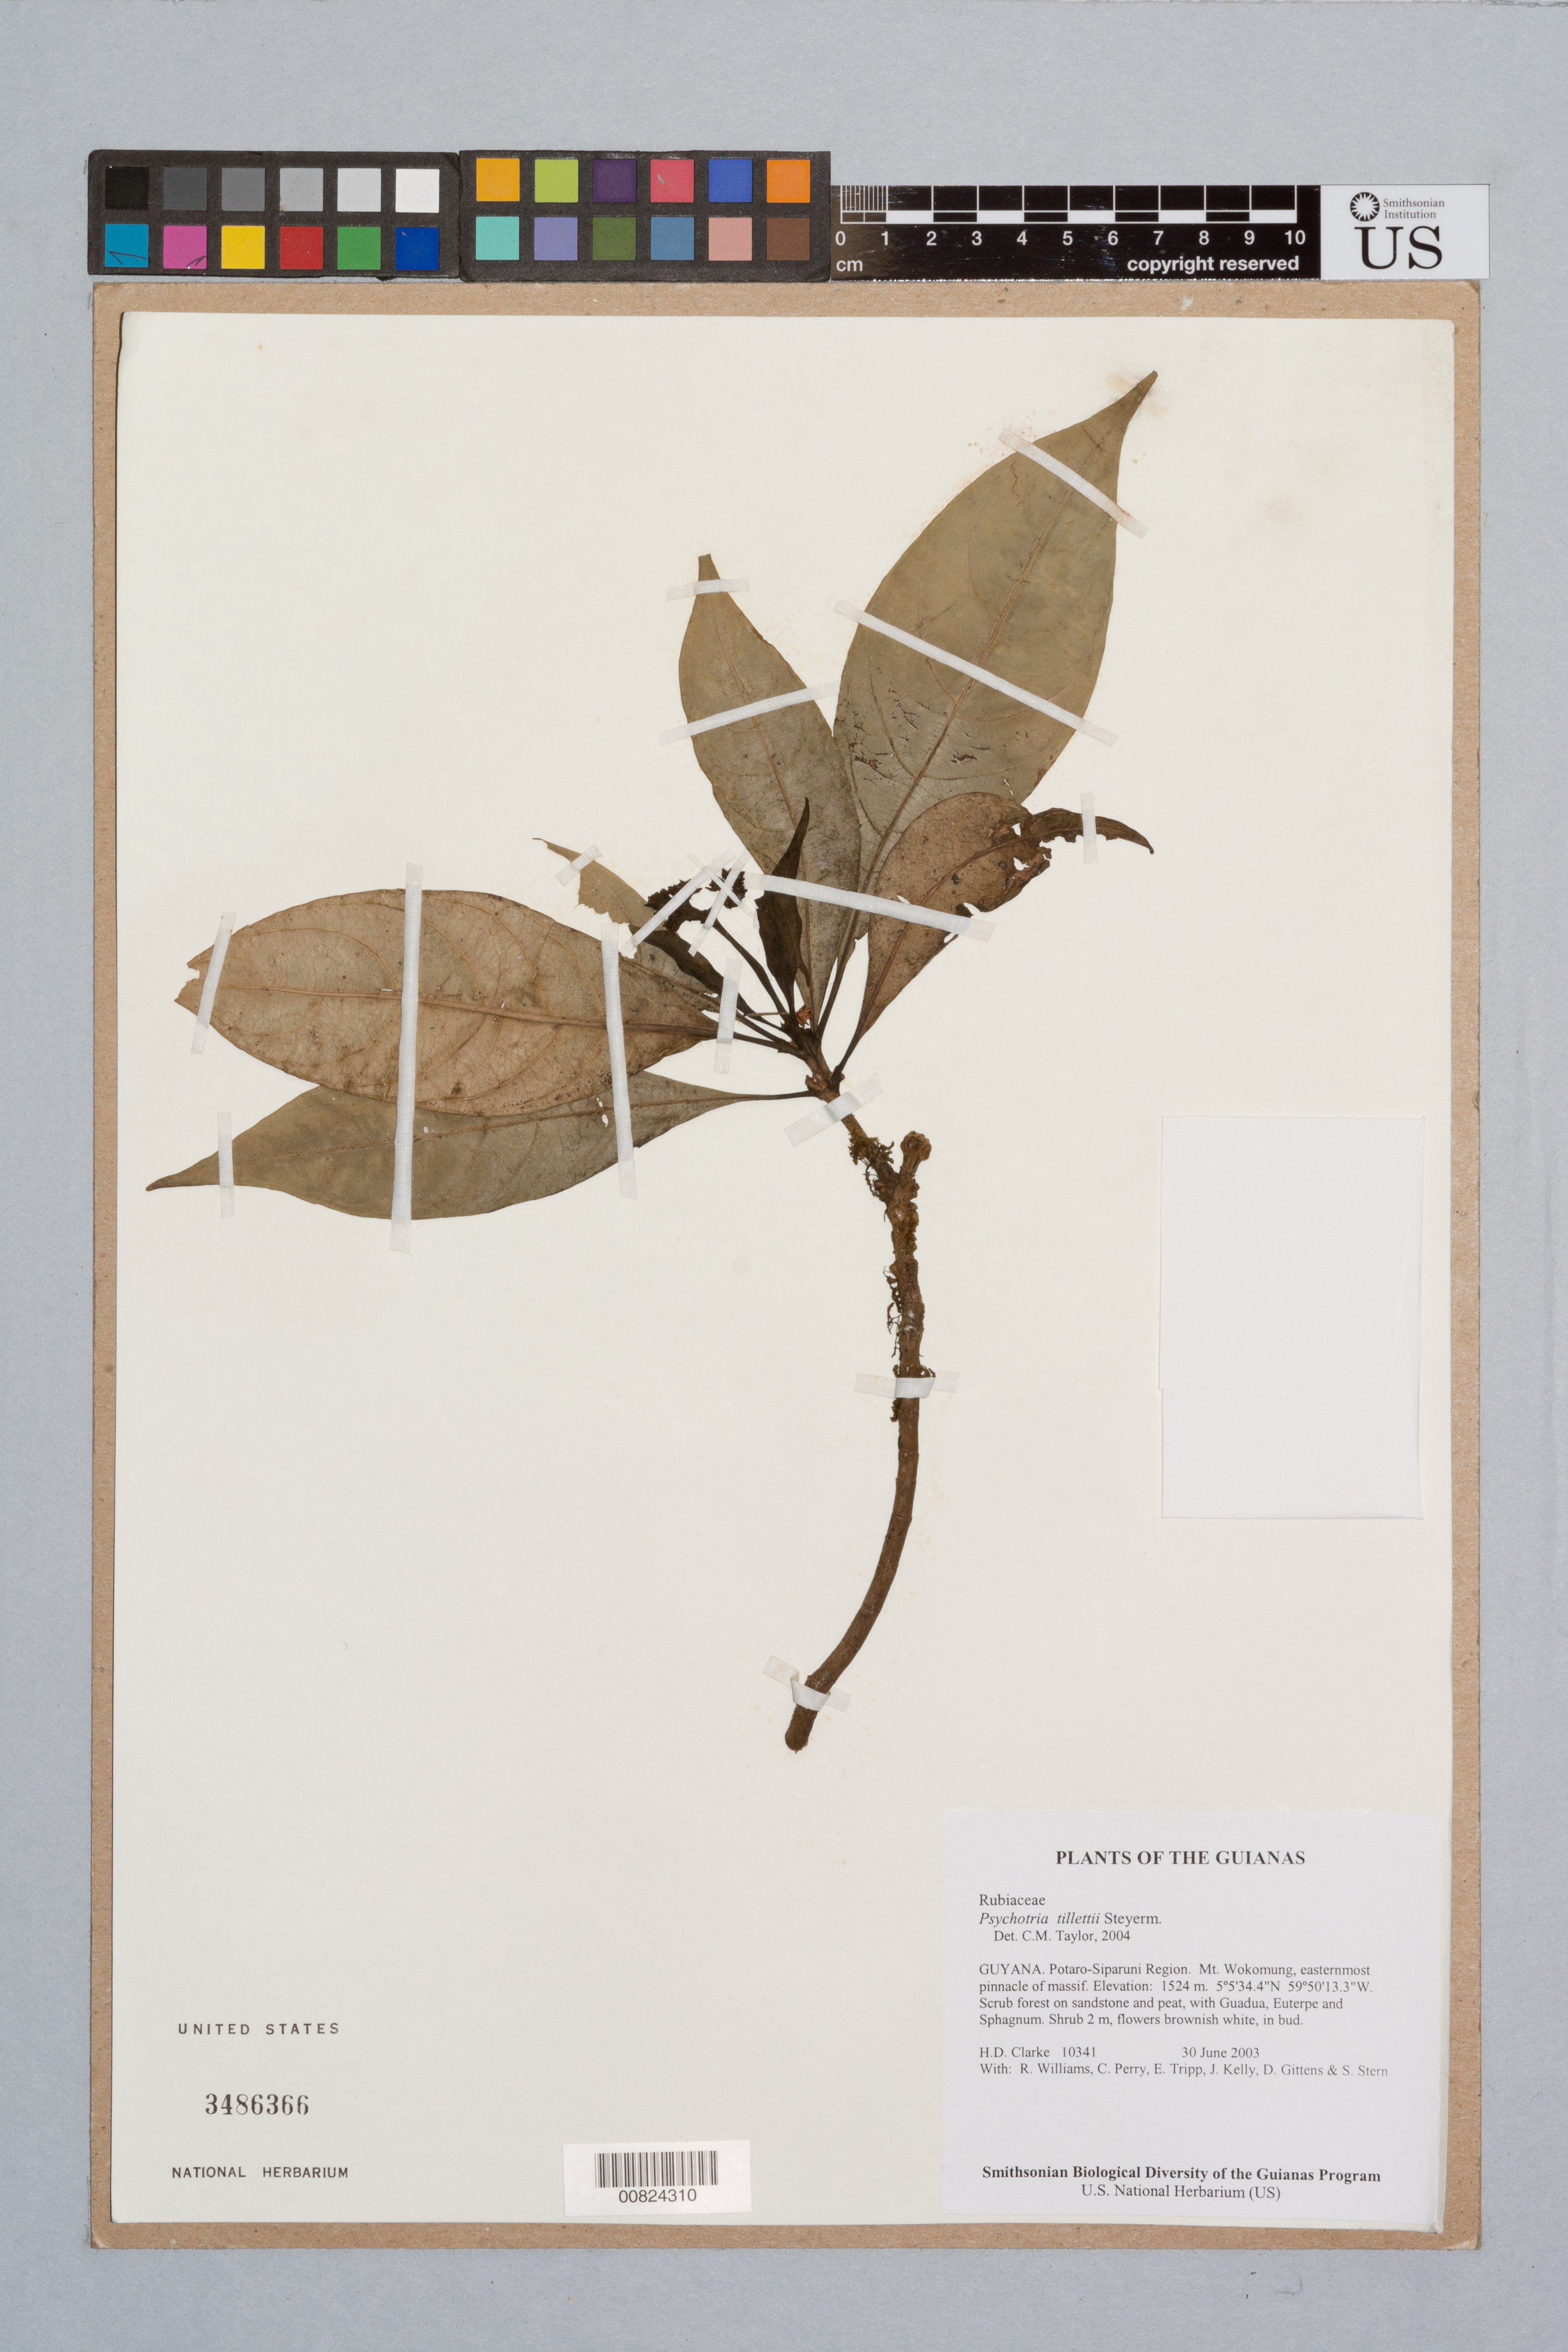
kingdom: Plantae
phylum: Tracheophyta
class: Magnoliopsida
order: Gentianales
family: Rubiaceae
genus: Psychotria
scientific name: Psychotria tillettii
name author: Steyerm.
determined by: Taylor, Charlotte M.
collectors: H. D. Clarke, R. Williams, C. Perry, E. Tripp, J. Kelly, D. Gittens & S. R. Stern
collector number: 10341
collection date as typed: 30 June 2003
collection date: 2003-06-30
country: Guyana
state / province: Potaro-Siparuni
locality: Mt. Wokomung, easternmost pinnacle of massif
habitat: Scrub forest on sandstone and peat, with Guadua, Euterpe and Sphagnum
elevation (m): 1524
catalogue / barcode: US 3486366